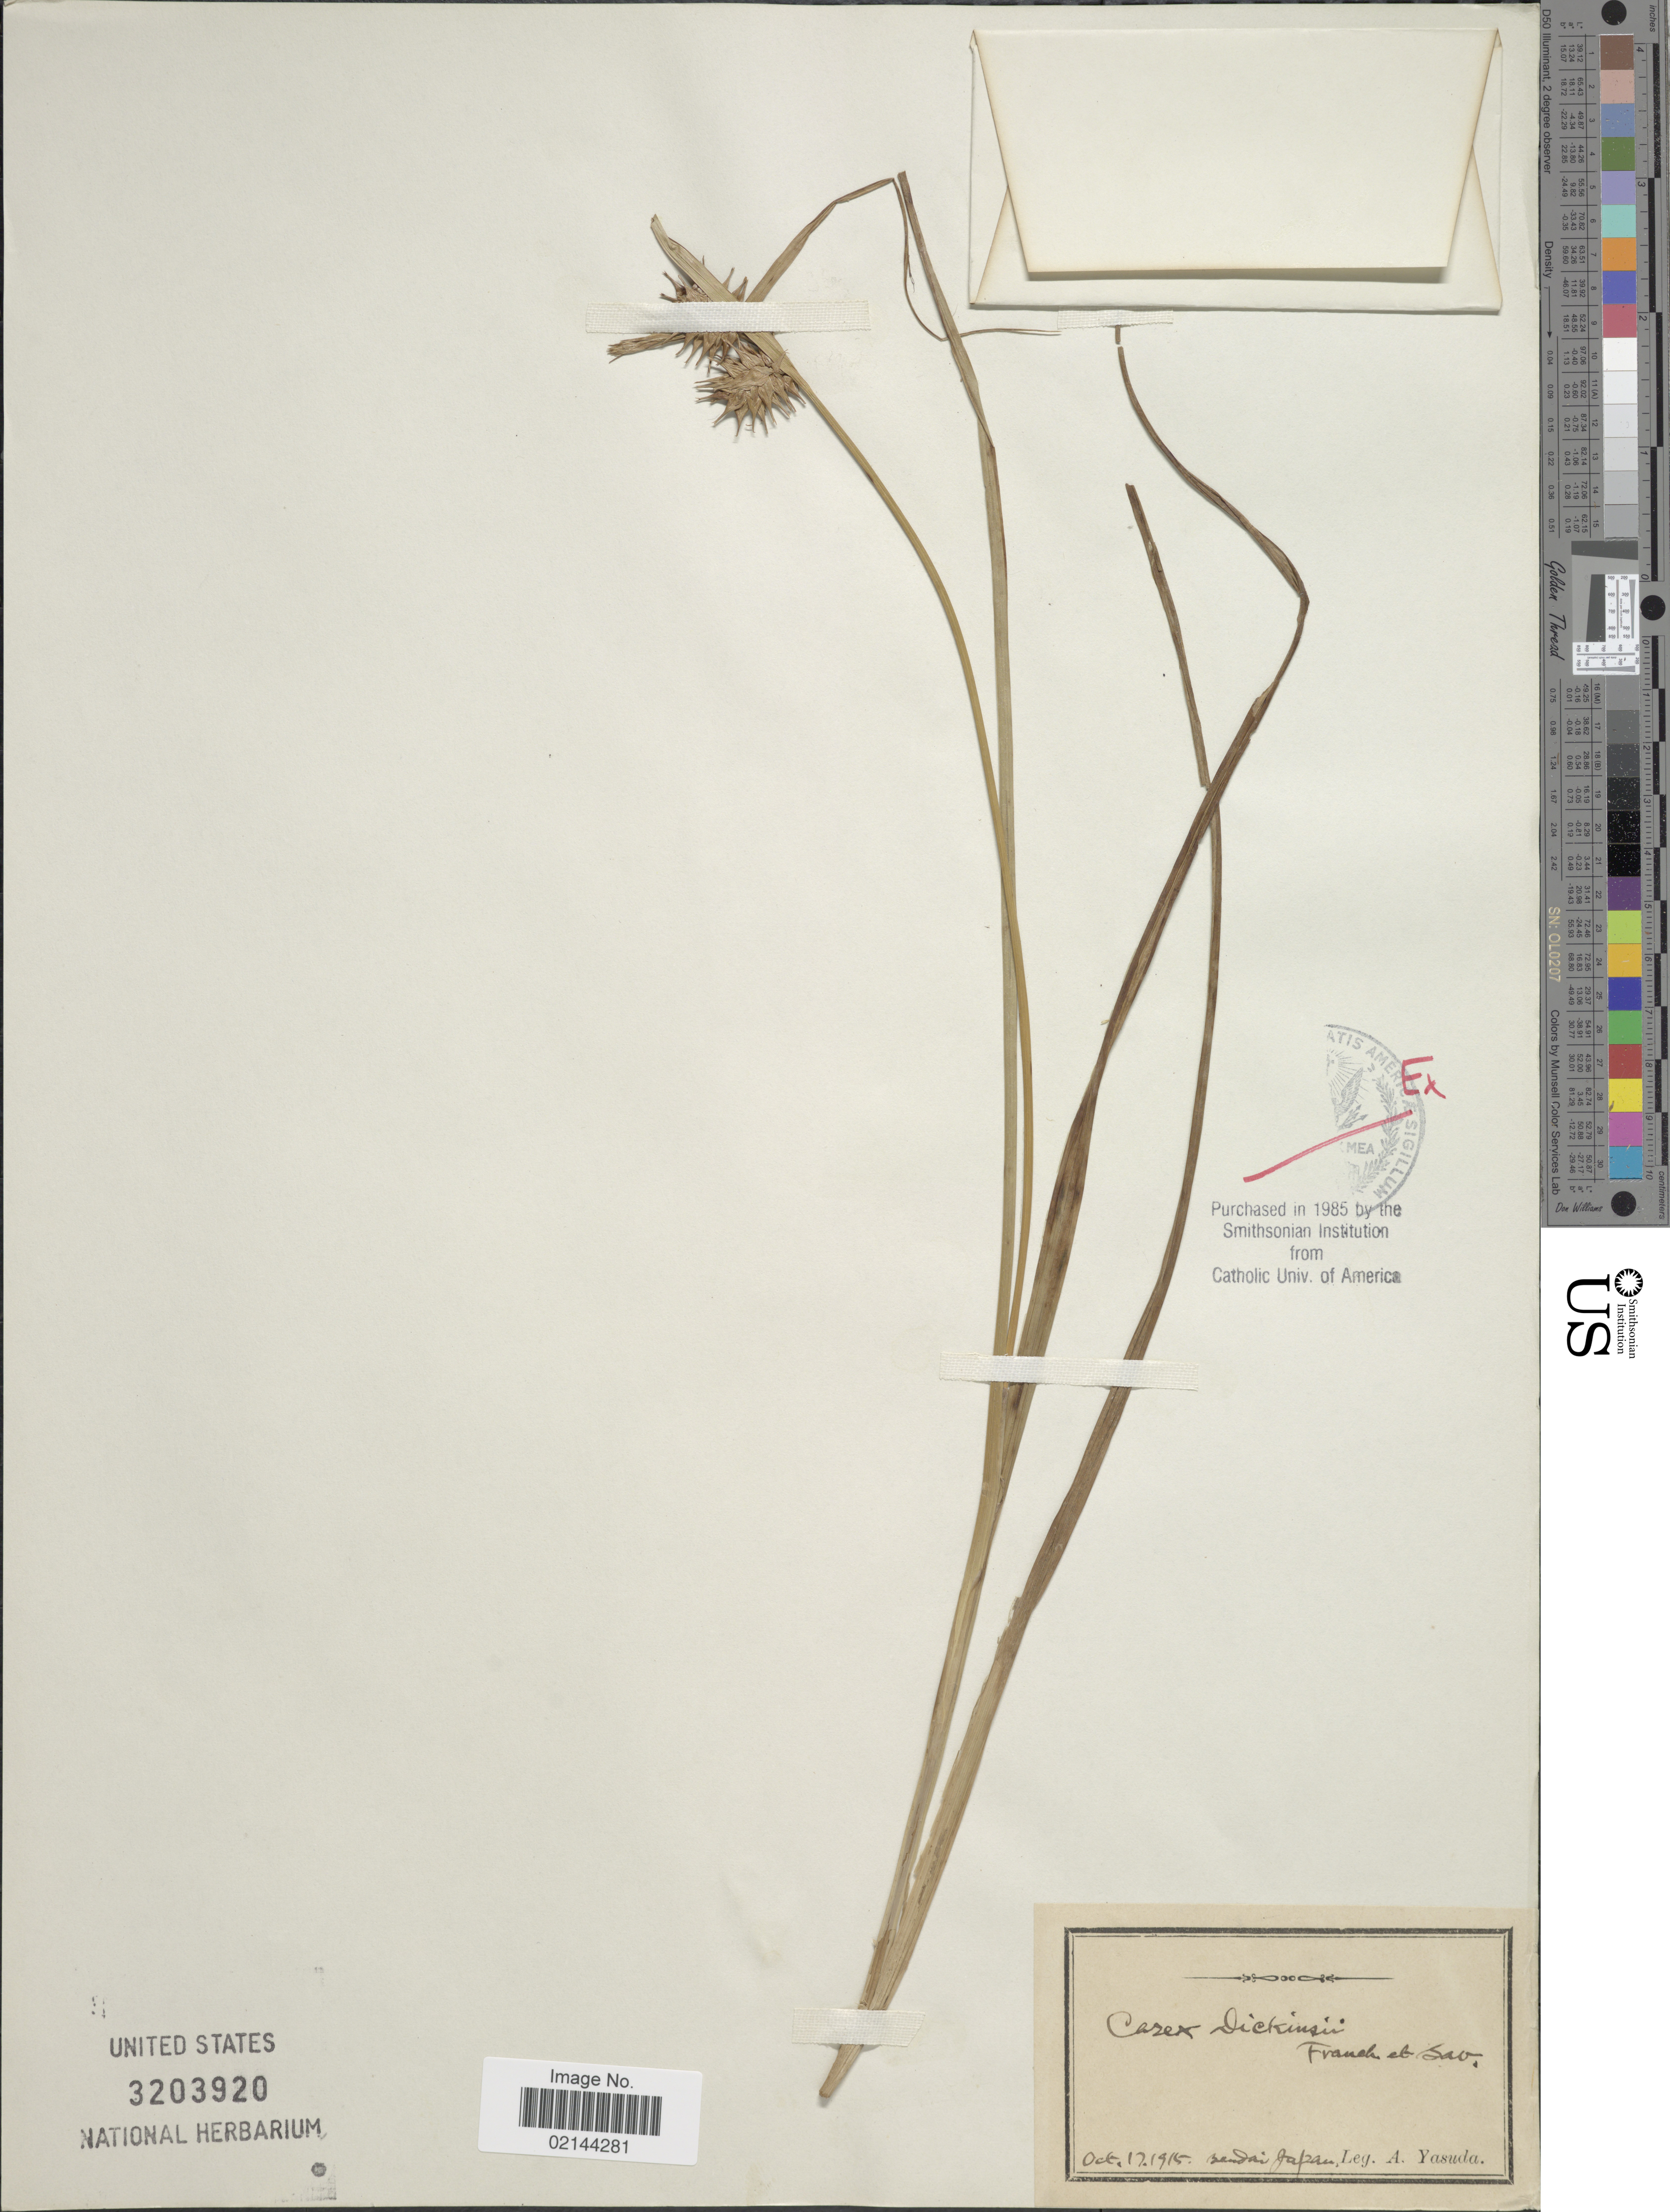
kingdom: Plantae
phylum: Tracheophyta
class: Liliopsida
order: Poales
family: Cyperaceae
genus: Carex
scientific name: Carex dickinsii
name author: Franch. & Sav.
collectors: A. Yasuda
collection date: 1915-10-17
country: Japan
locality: Sendai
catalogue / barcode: US 3203920